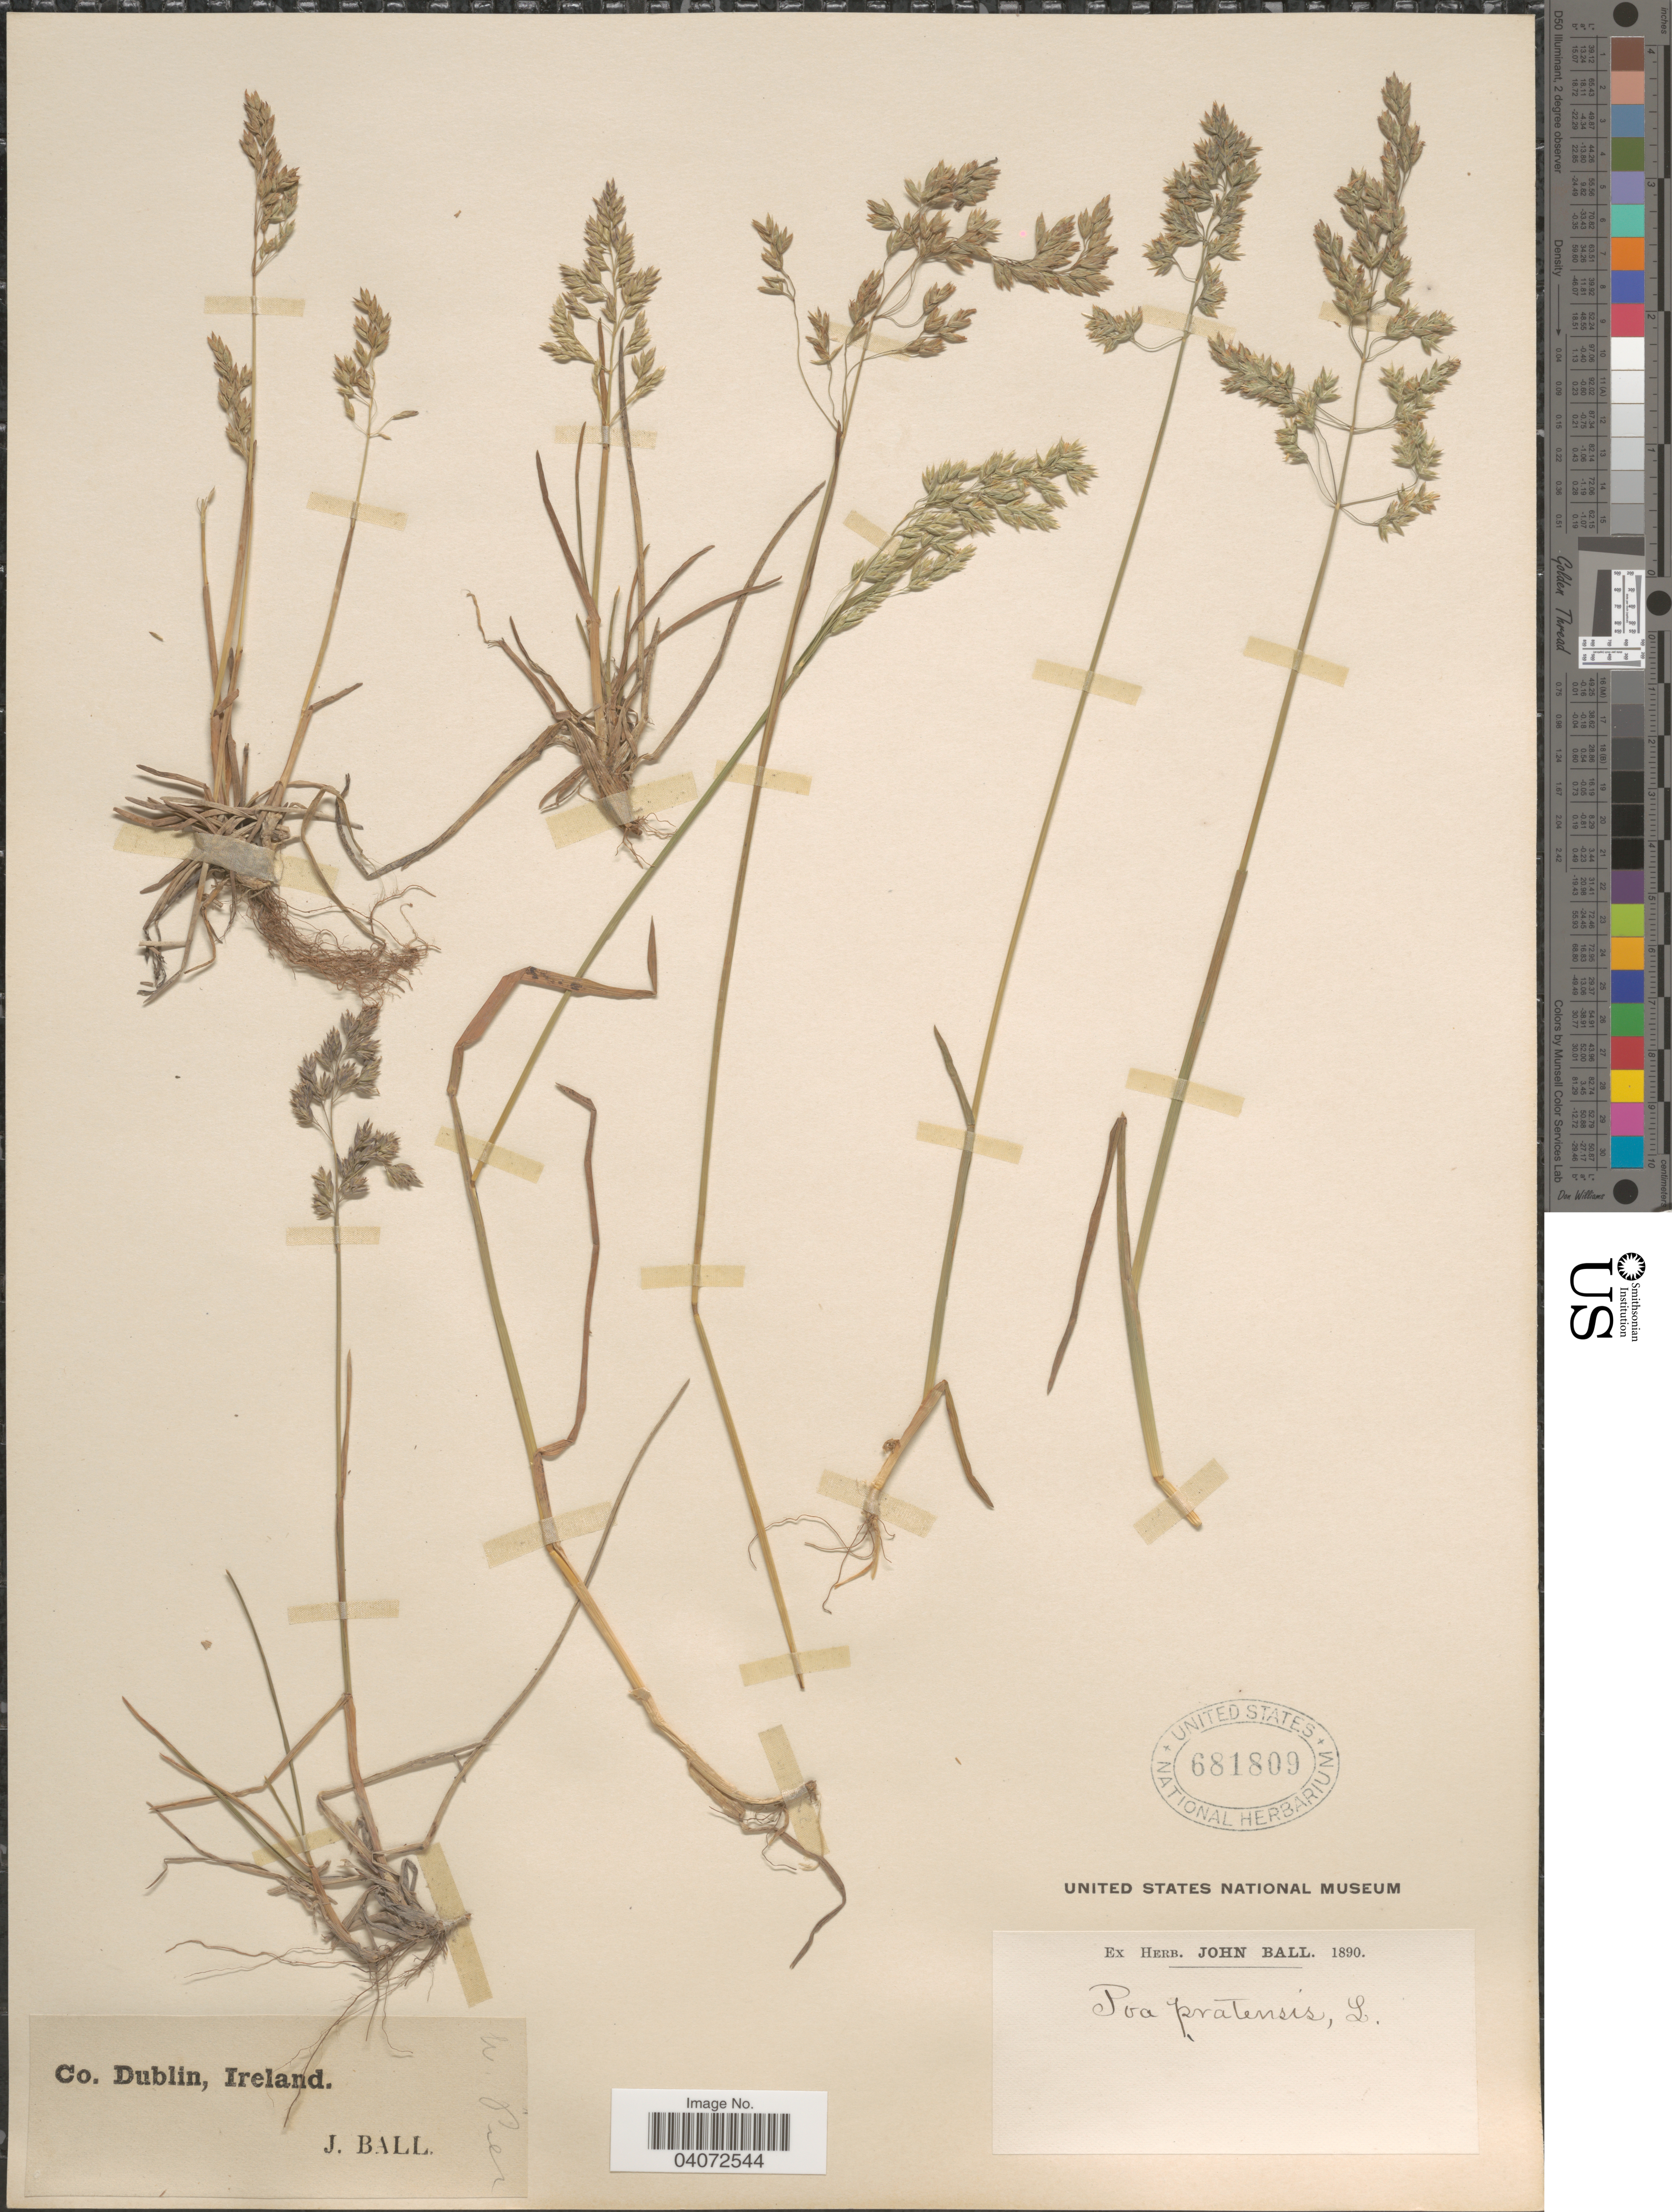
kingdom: Plantae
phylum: Tracheophyta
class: Liliopsida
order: Poales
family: Poaceae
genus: Poa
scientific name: Poa pratensis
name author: L.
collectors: J. Ball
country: Ireland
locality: Co. Dublin, Ireland.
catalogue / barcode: US 681809